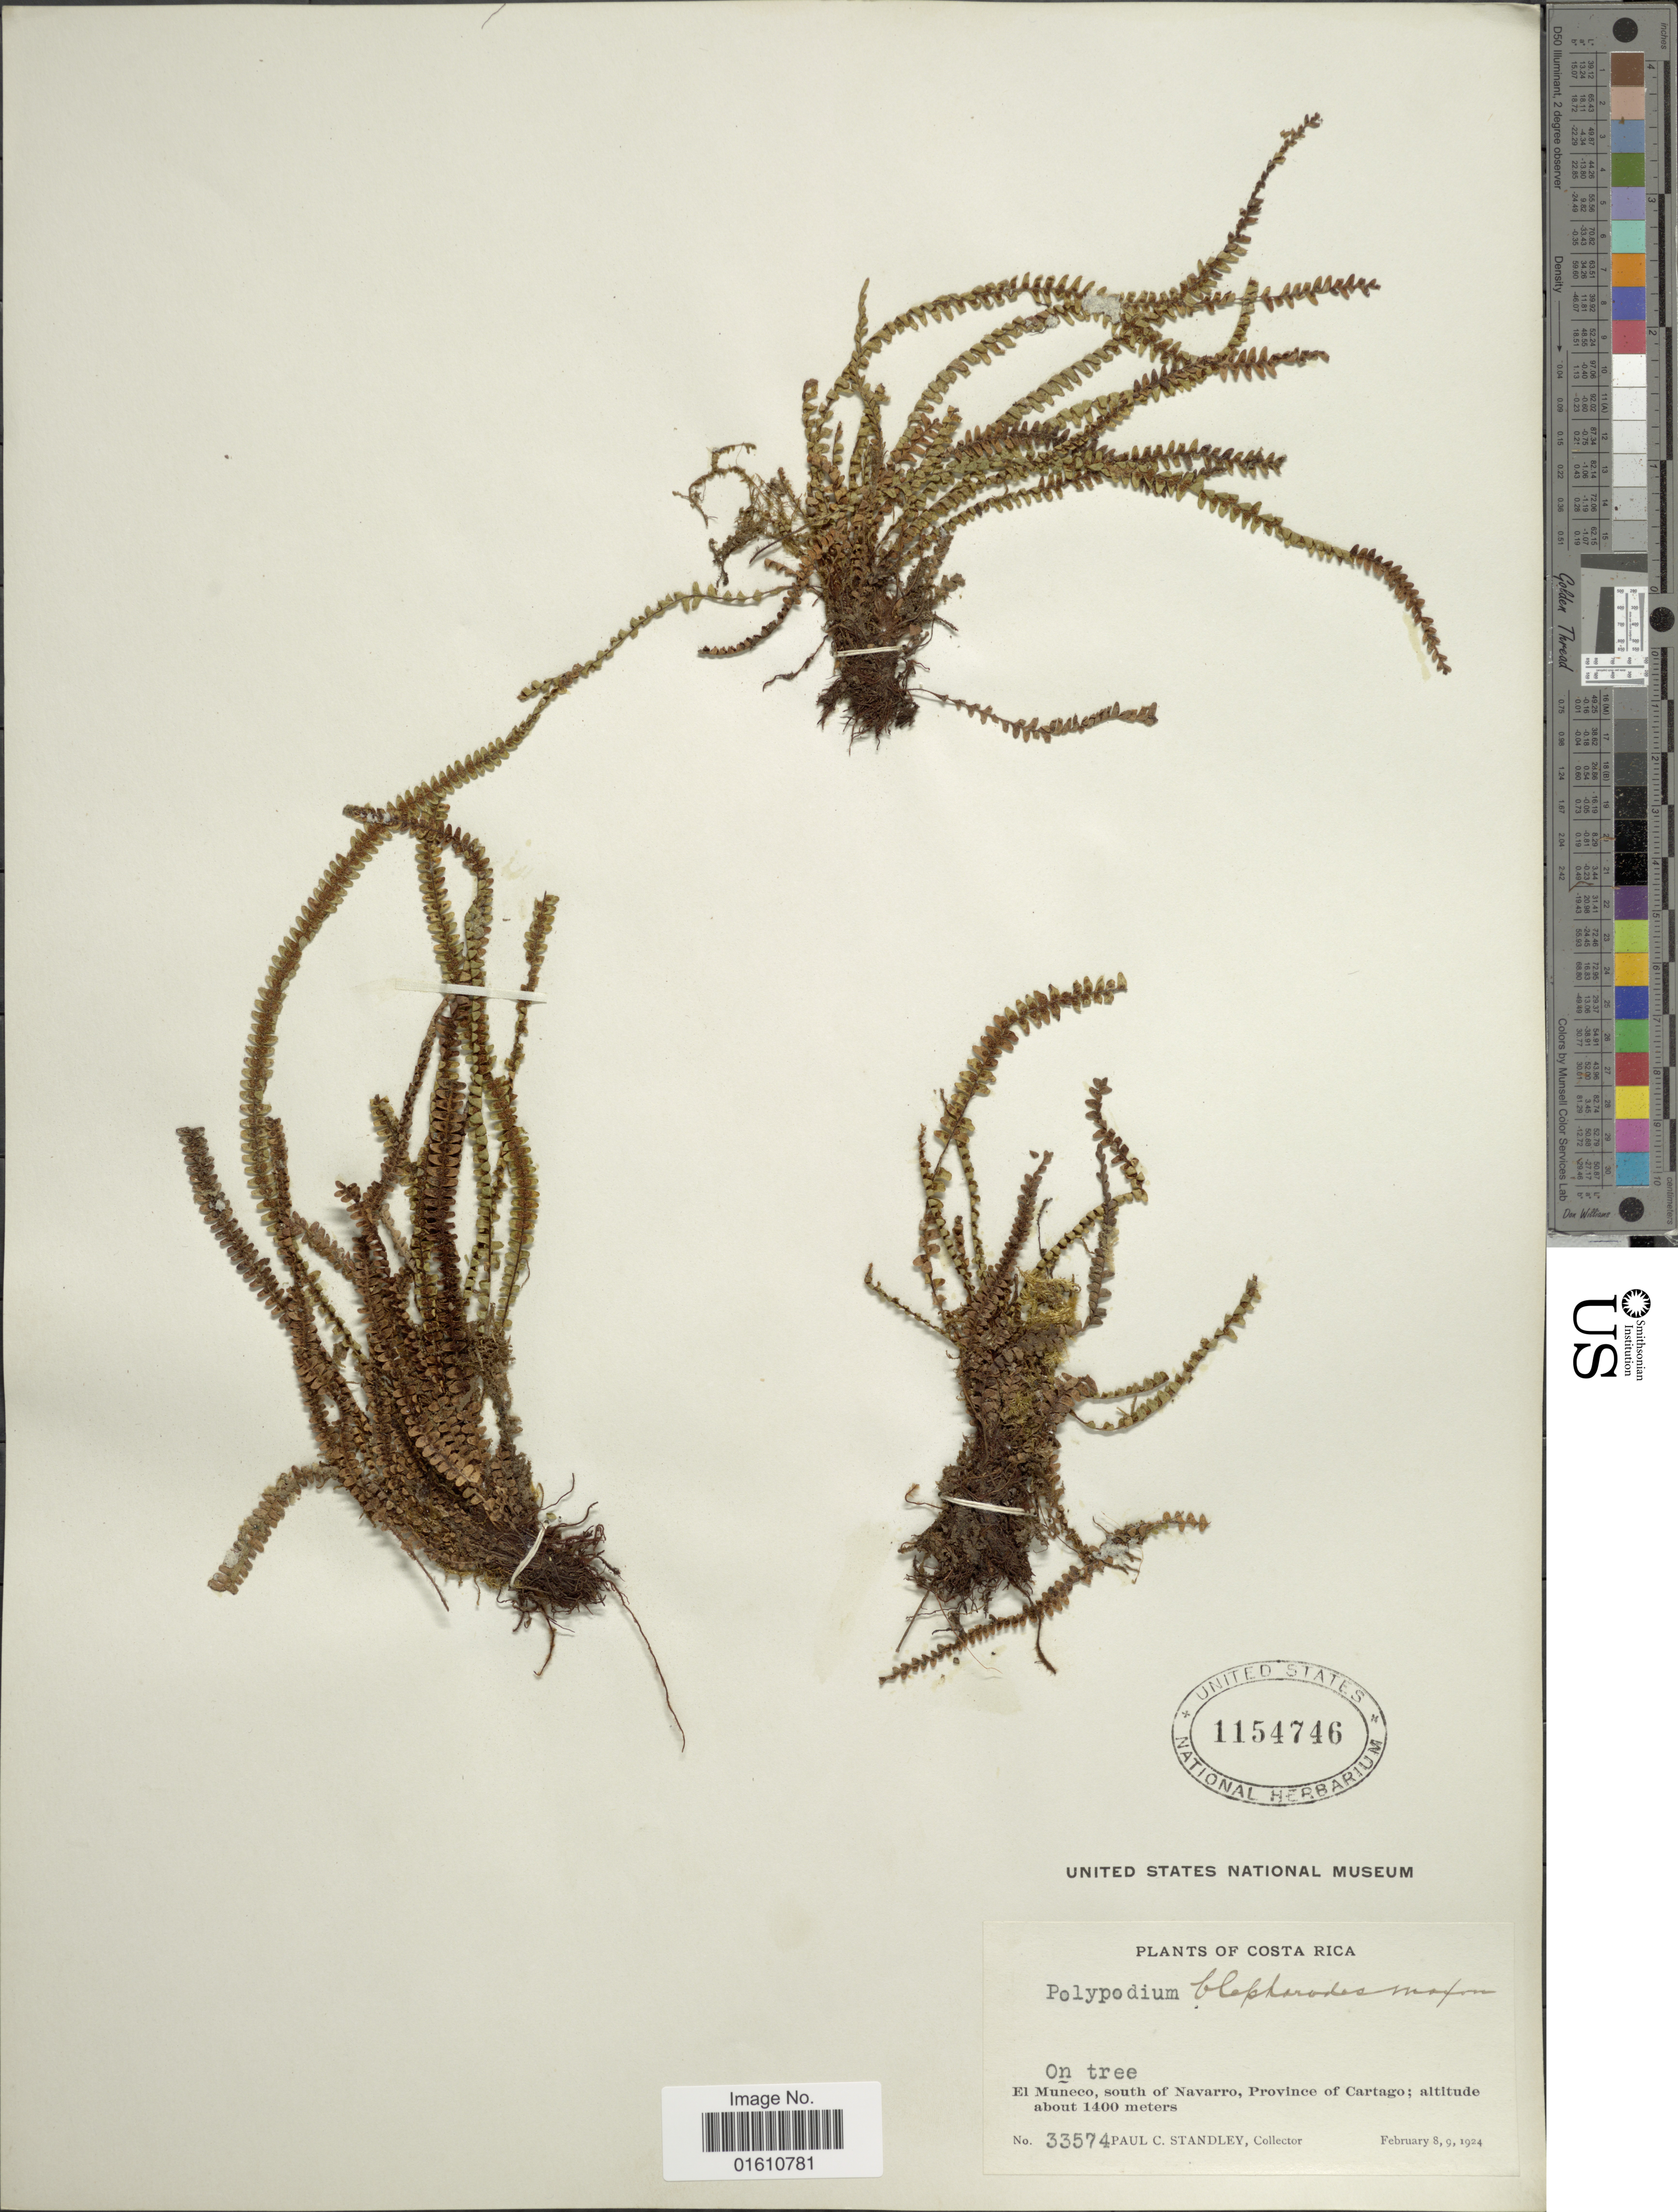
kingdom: Plantae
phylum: Tracheophyta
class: Polypodiopsida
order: Polypodiales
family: Polypodiaceae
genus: Moranopteris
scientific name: Moranopteris taenifolia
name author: (Jenman) R. Y. Hirai & J. Prado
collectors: P. C. Standley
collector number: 33574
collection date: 1924-02-08/1924-02-09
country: Costa Rica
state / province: Cartago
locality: El Muneco, on the Rio Navarro, Provincia de Cartago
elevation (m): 1400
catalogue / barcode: US 1154746